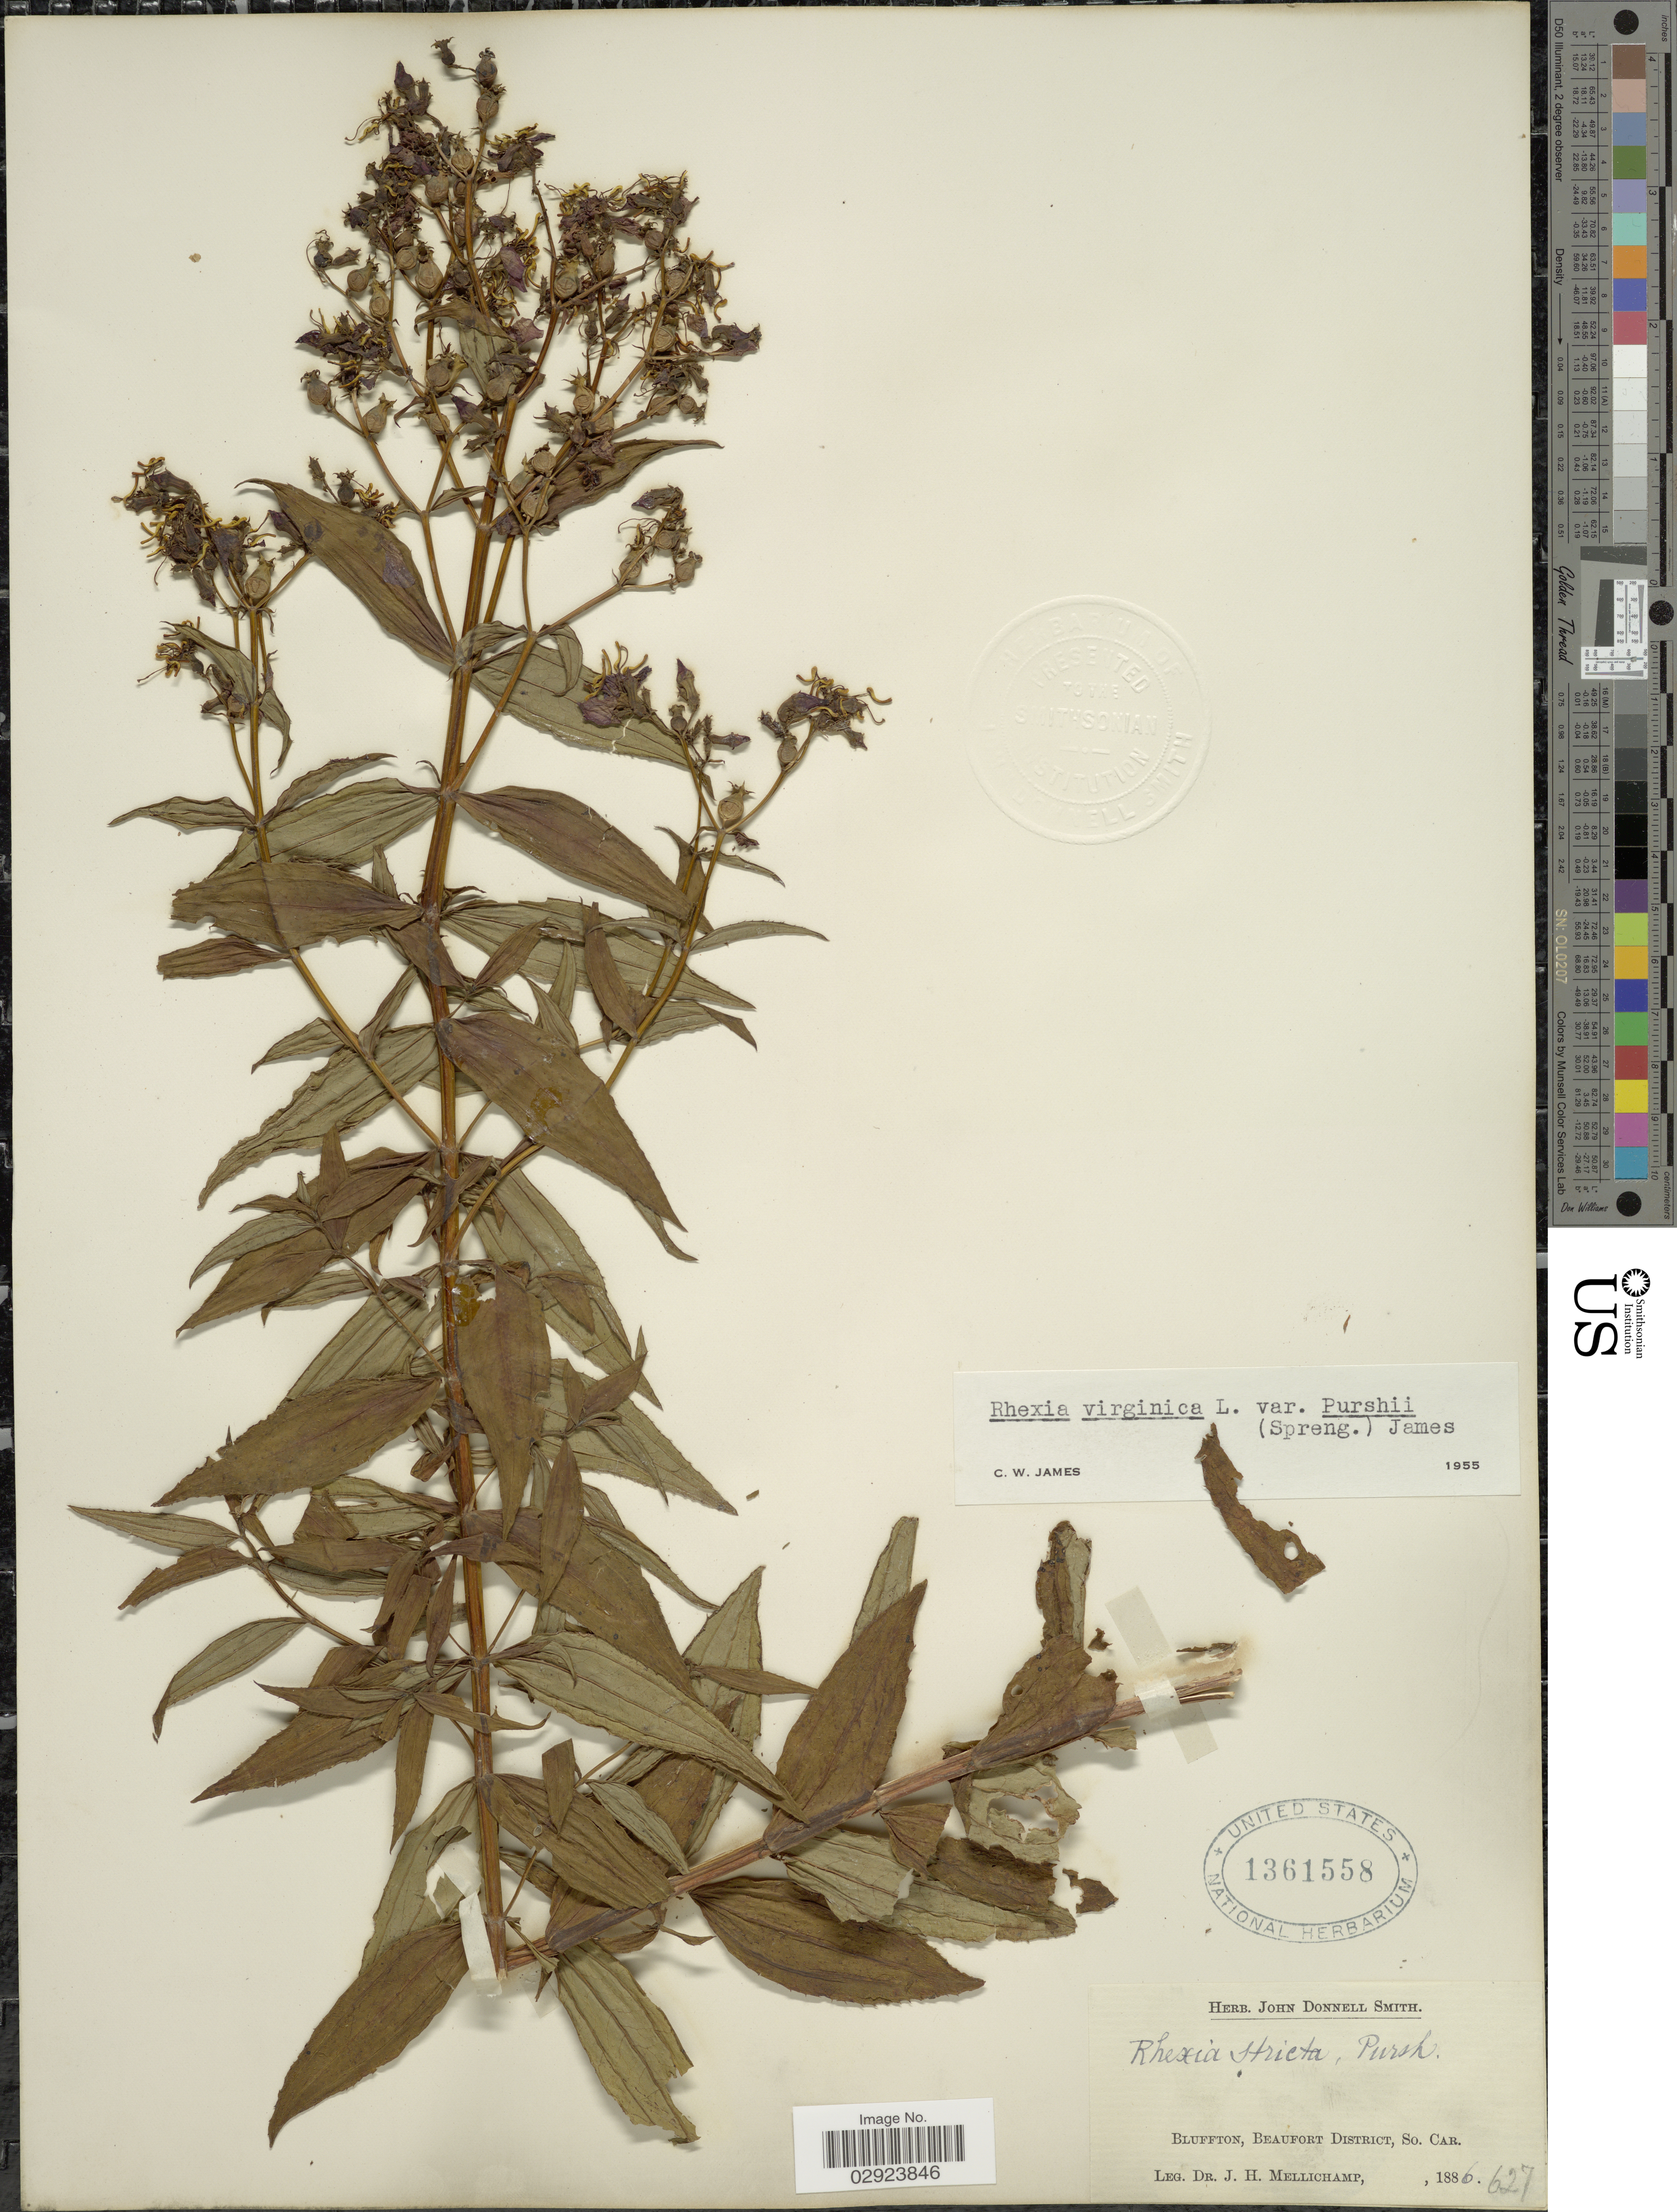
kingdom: Plantae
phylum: Tracheophyta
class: Magnoliopsida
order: Myrtales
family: Melastomataceae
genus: Rhexia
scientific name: Rhexia virginica var. purshii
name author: (Spreng.) C.W. James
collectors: J. H. Mellichamp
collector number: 627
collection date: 1886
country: United States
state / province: South Carolina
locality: Bluffton, Beaufort District, So. Car.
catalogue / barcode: US 1361558